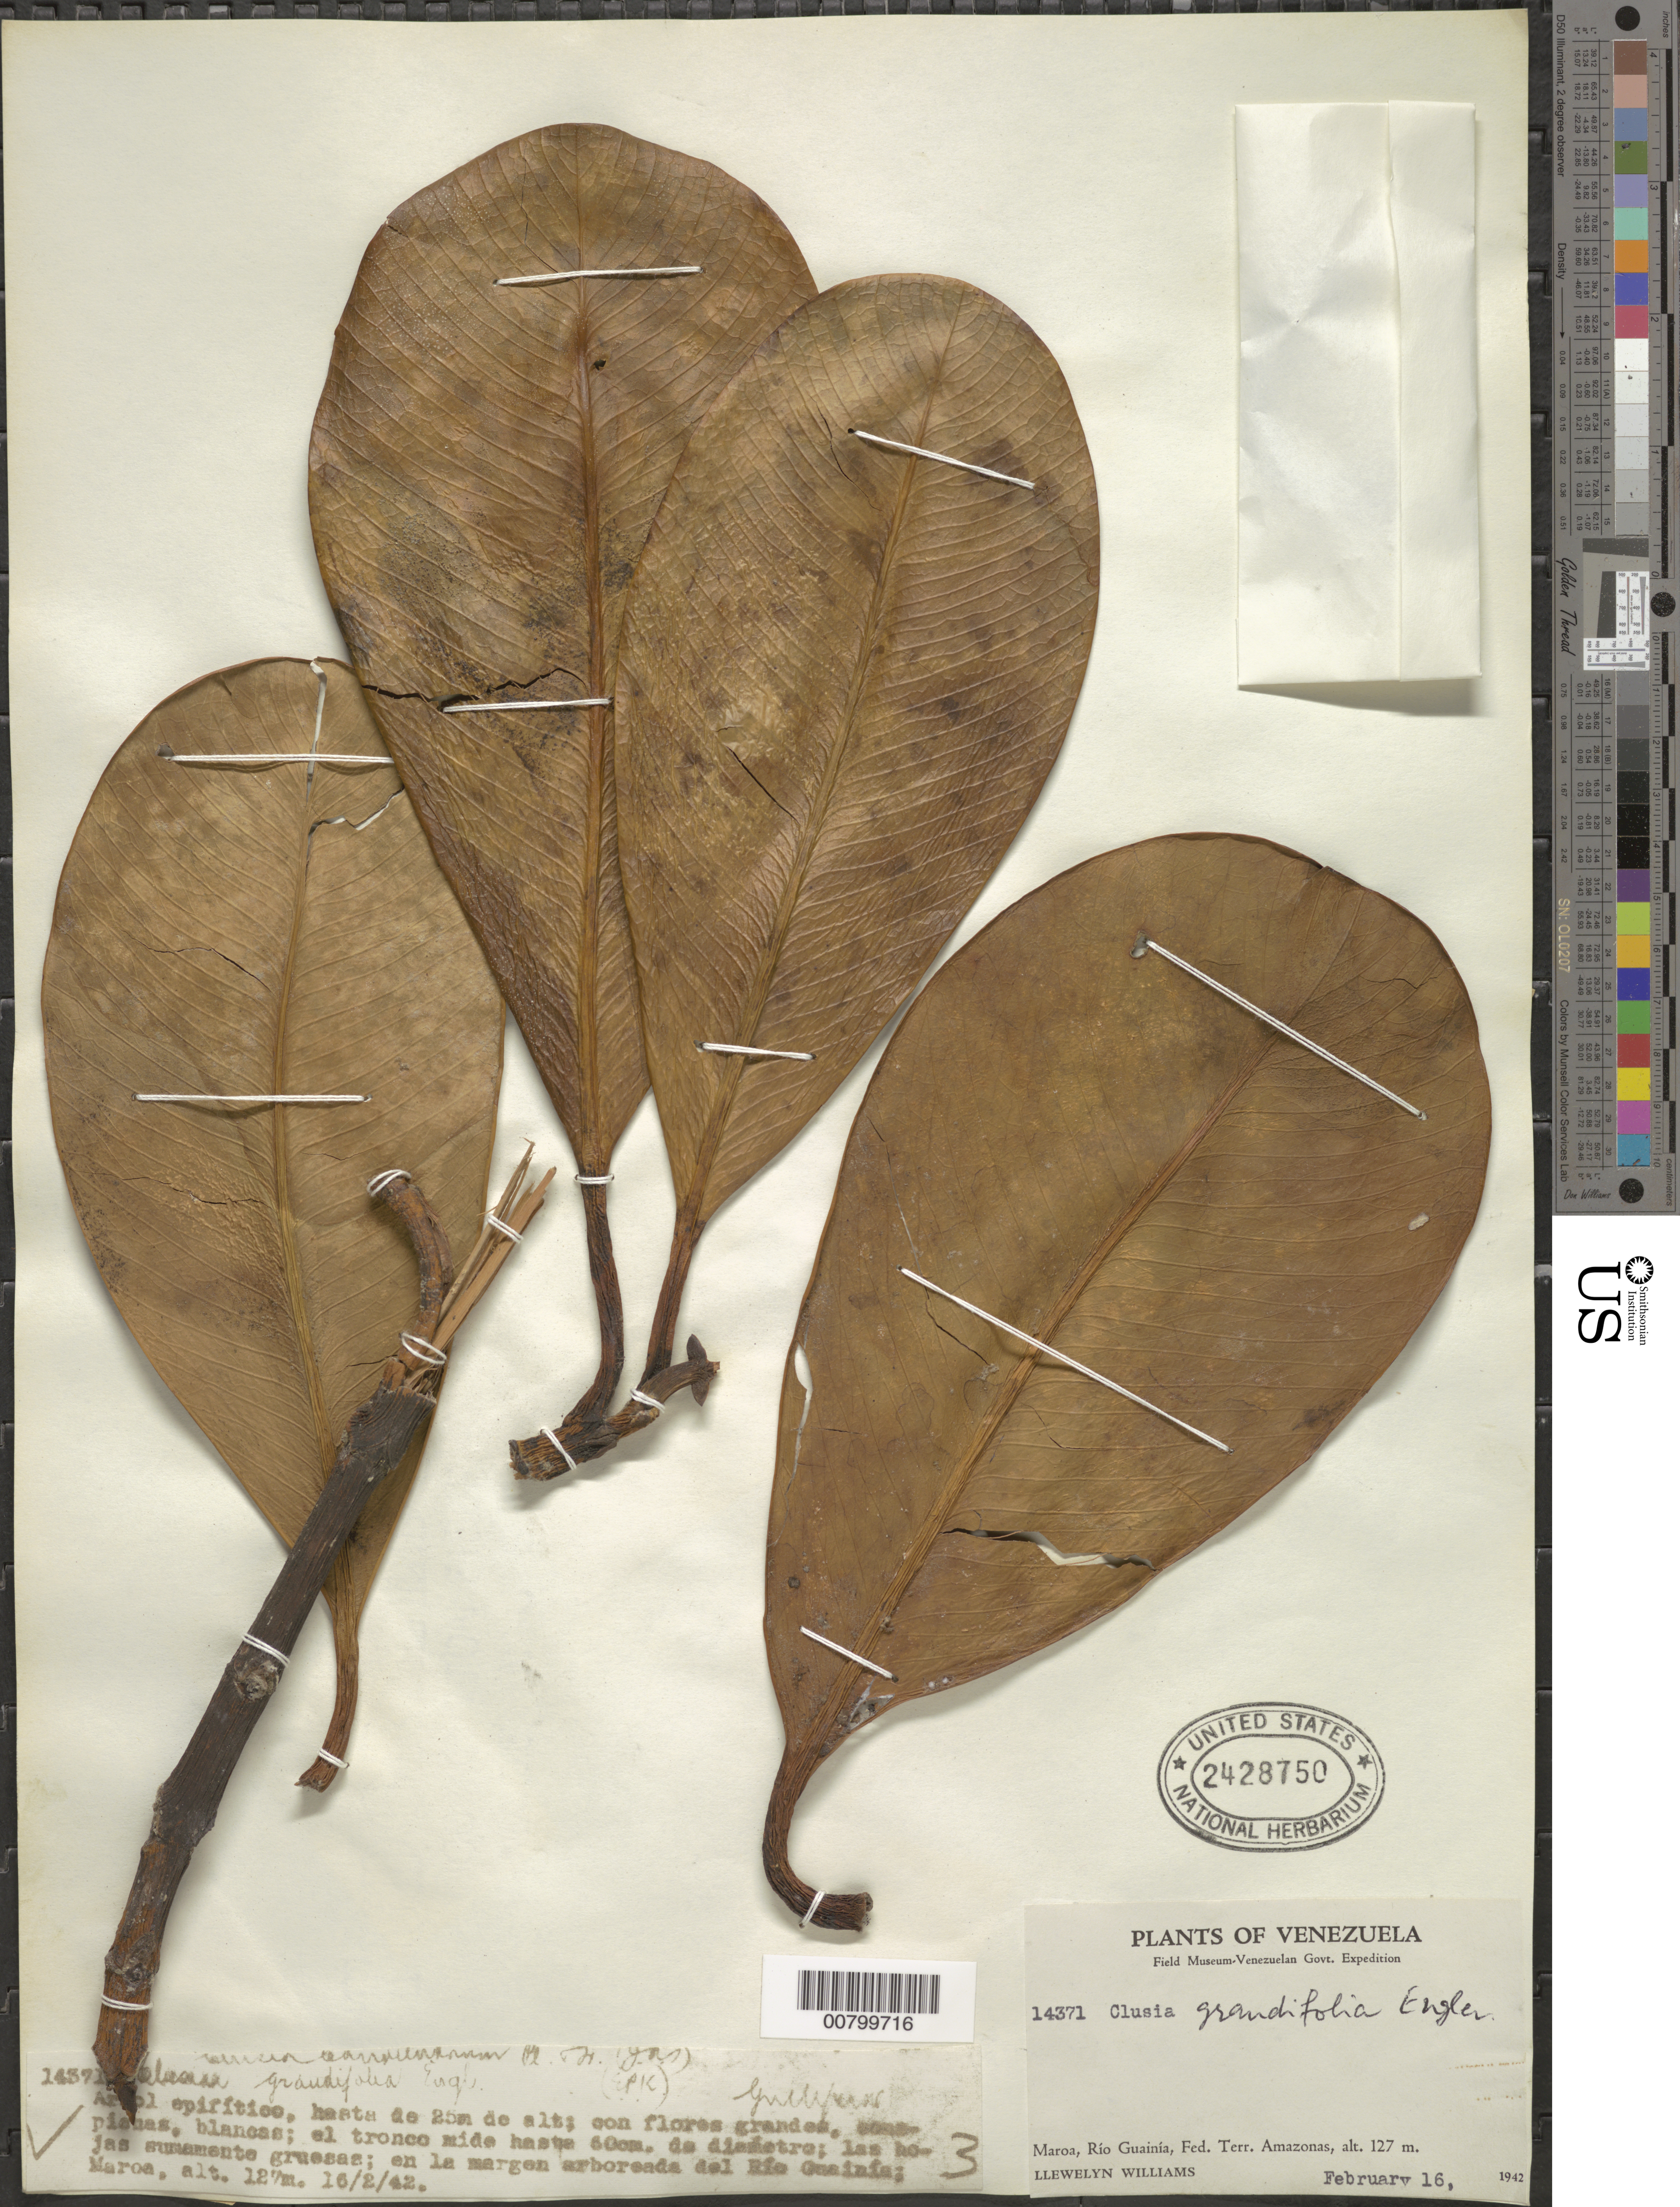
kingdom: Plantae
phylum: Tracheophyta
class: Magnoliopsida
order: Malpighiales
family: Clusiaceae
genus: Clusia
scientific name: Clusia grandifolia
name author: Engl.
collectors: Ll. Williams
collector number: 14371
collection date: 1942-02-16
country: Venezuela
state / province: Amazonas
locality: Maroa, Río Guainía, Fed. Terr. Amazonas.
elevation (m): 127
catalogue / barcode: US 2428750